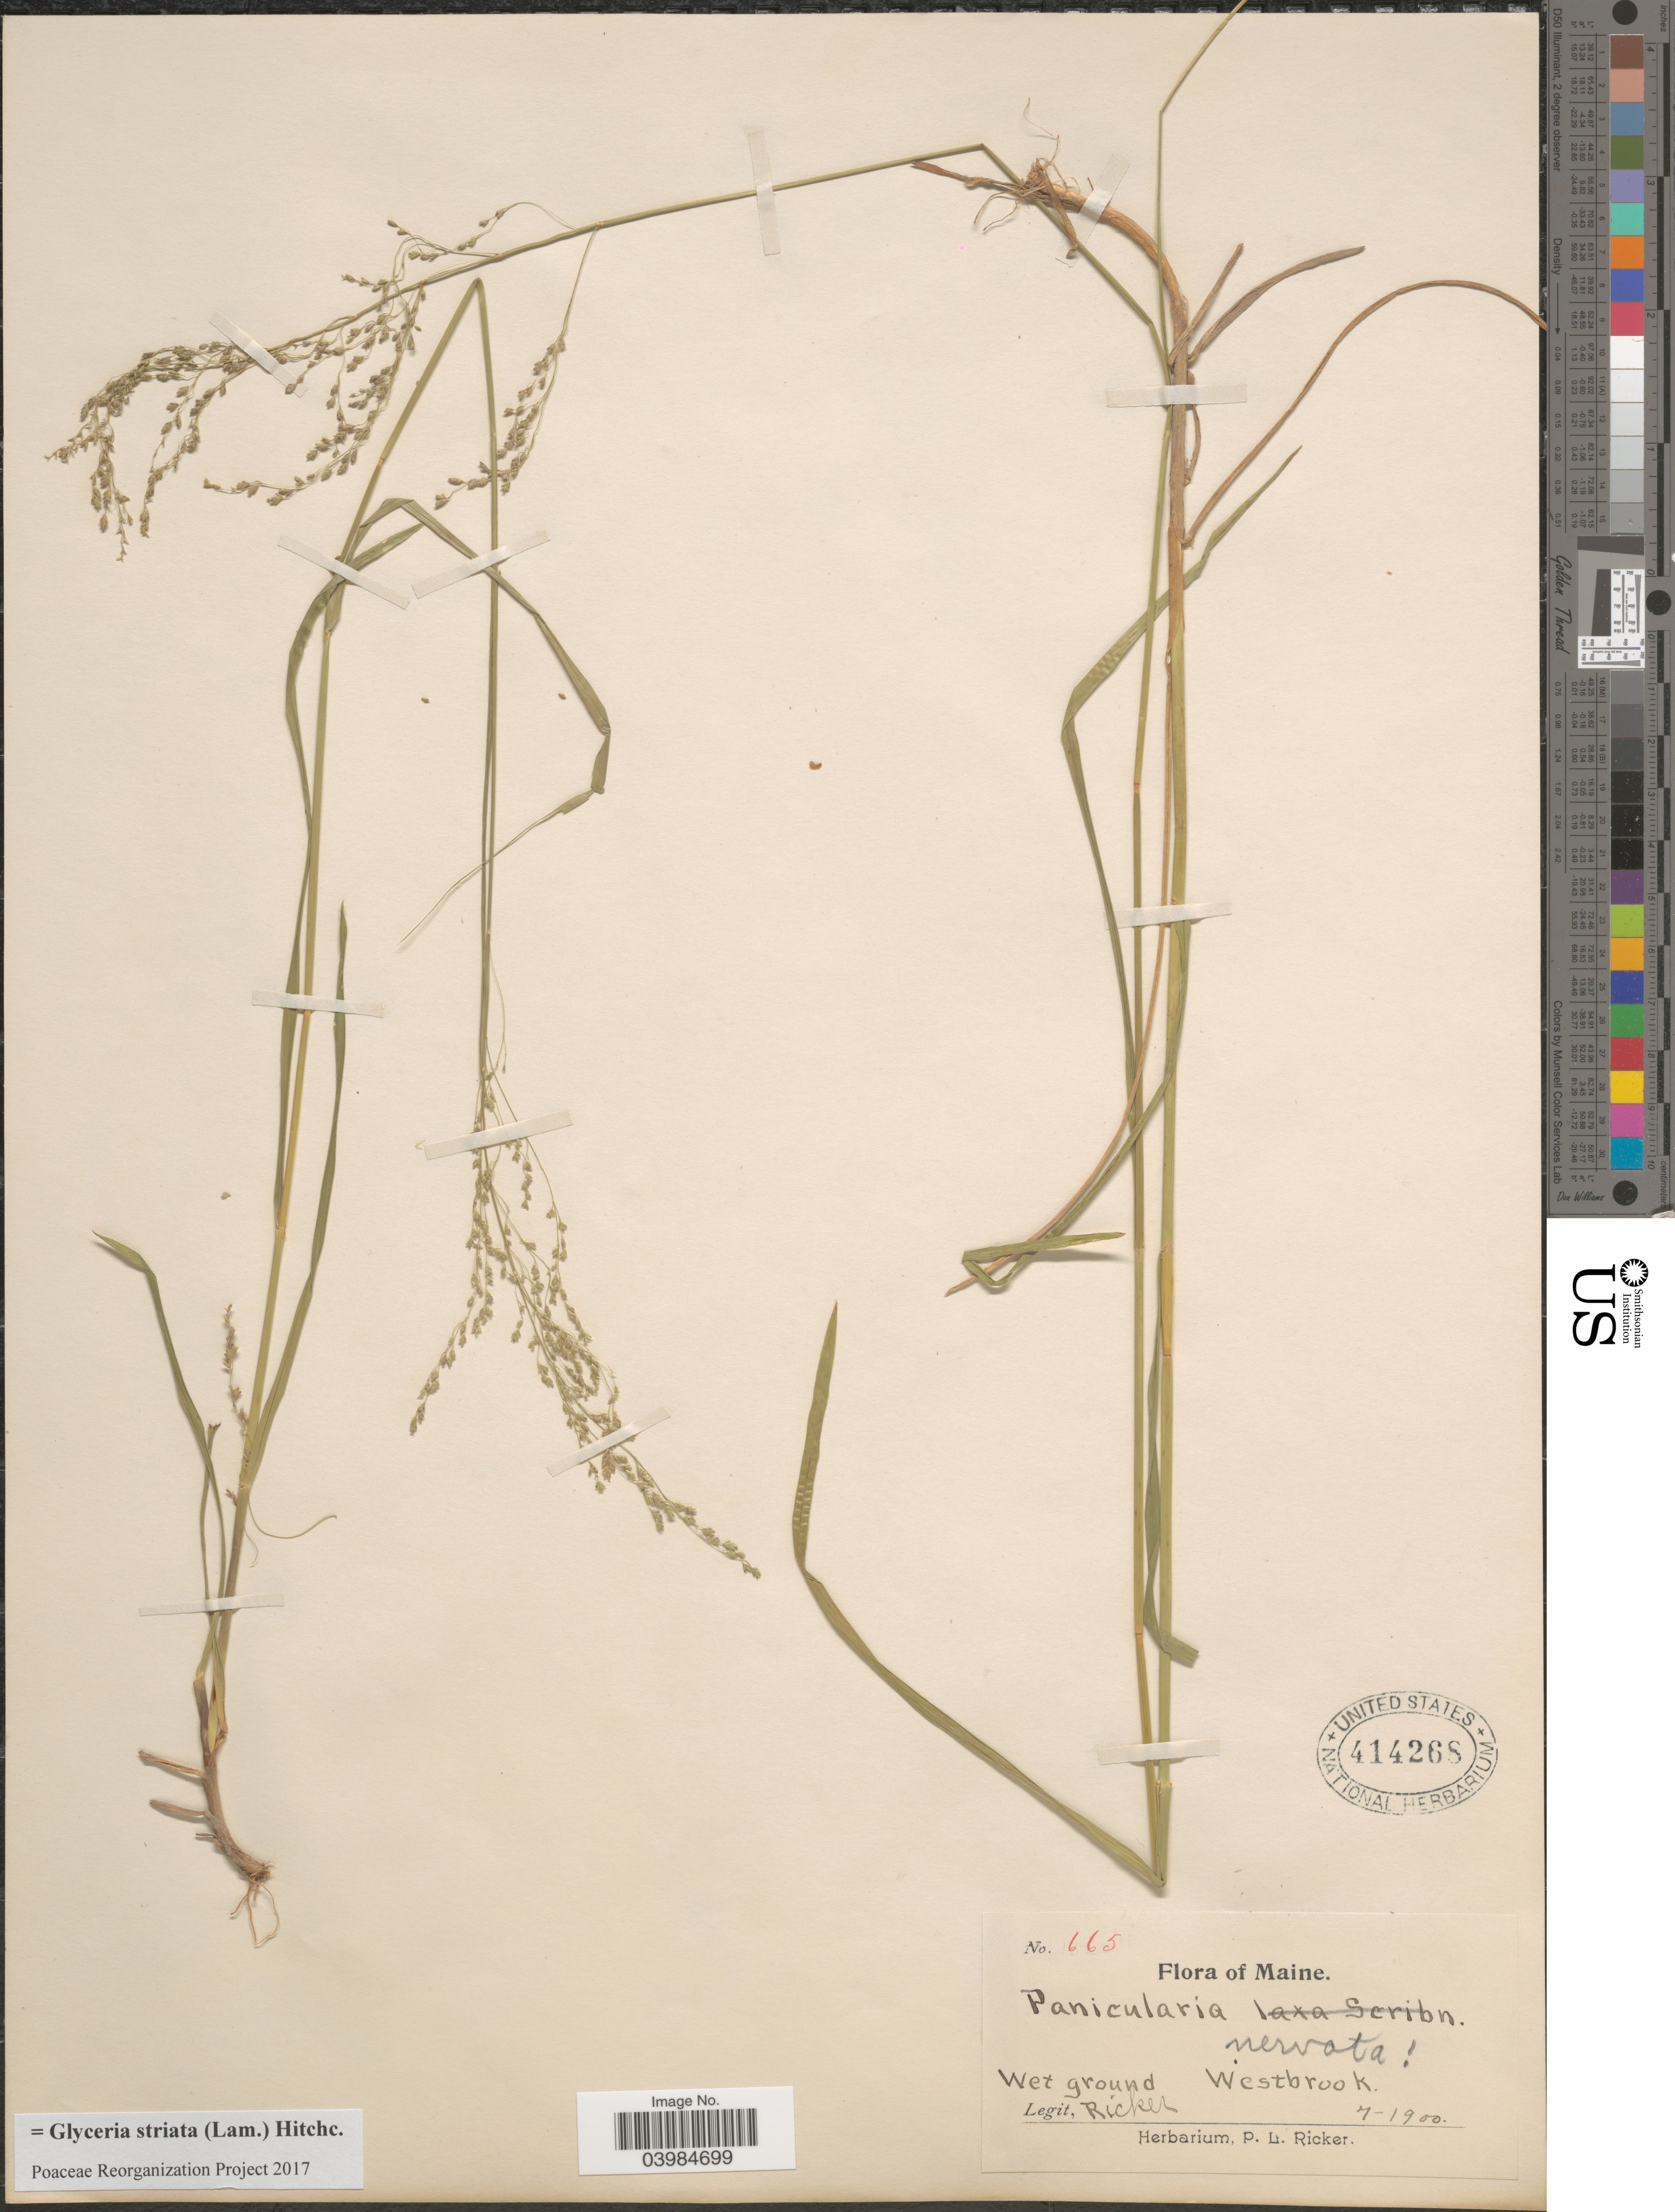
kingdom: Plantae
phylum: Tracheophyta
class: Liliopsida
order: Poales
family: Poaceae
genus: Glyceria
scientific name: Glyceria striata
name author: (Lam.) Hitchc.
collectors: P. Ricker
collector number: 665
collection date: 1900-07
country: United States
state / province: Maine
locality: Westbrook.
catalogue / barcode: US 414268